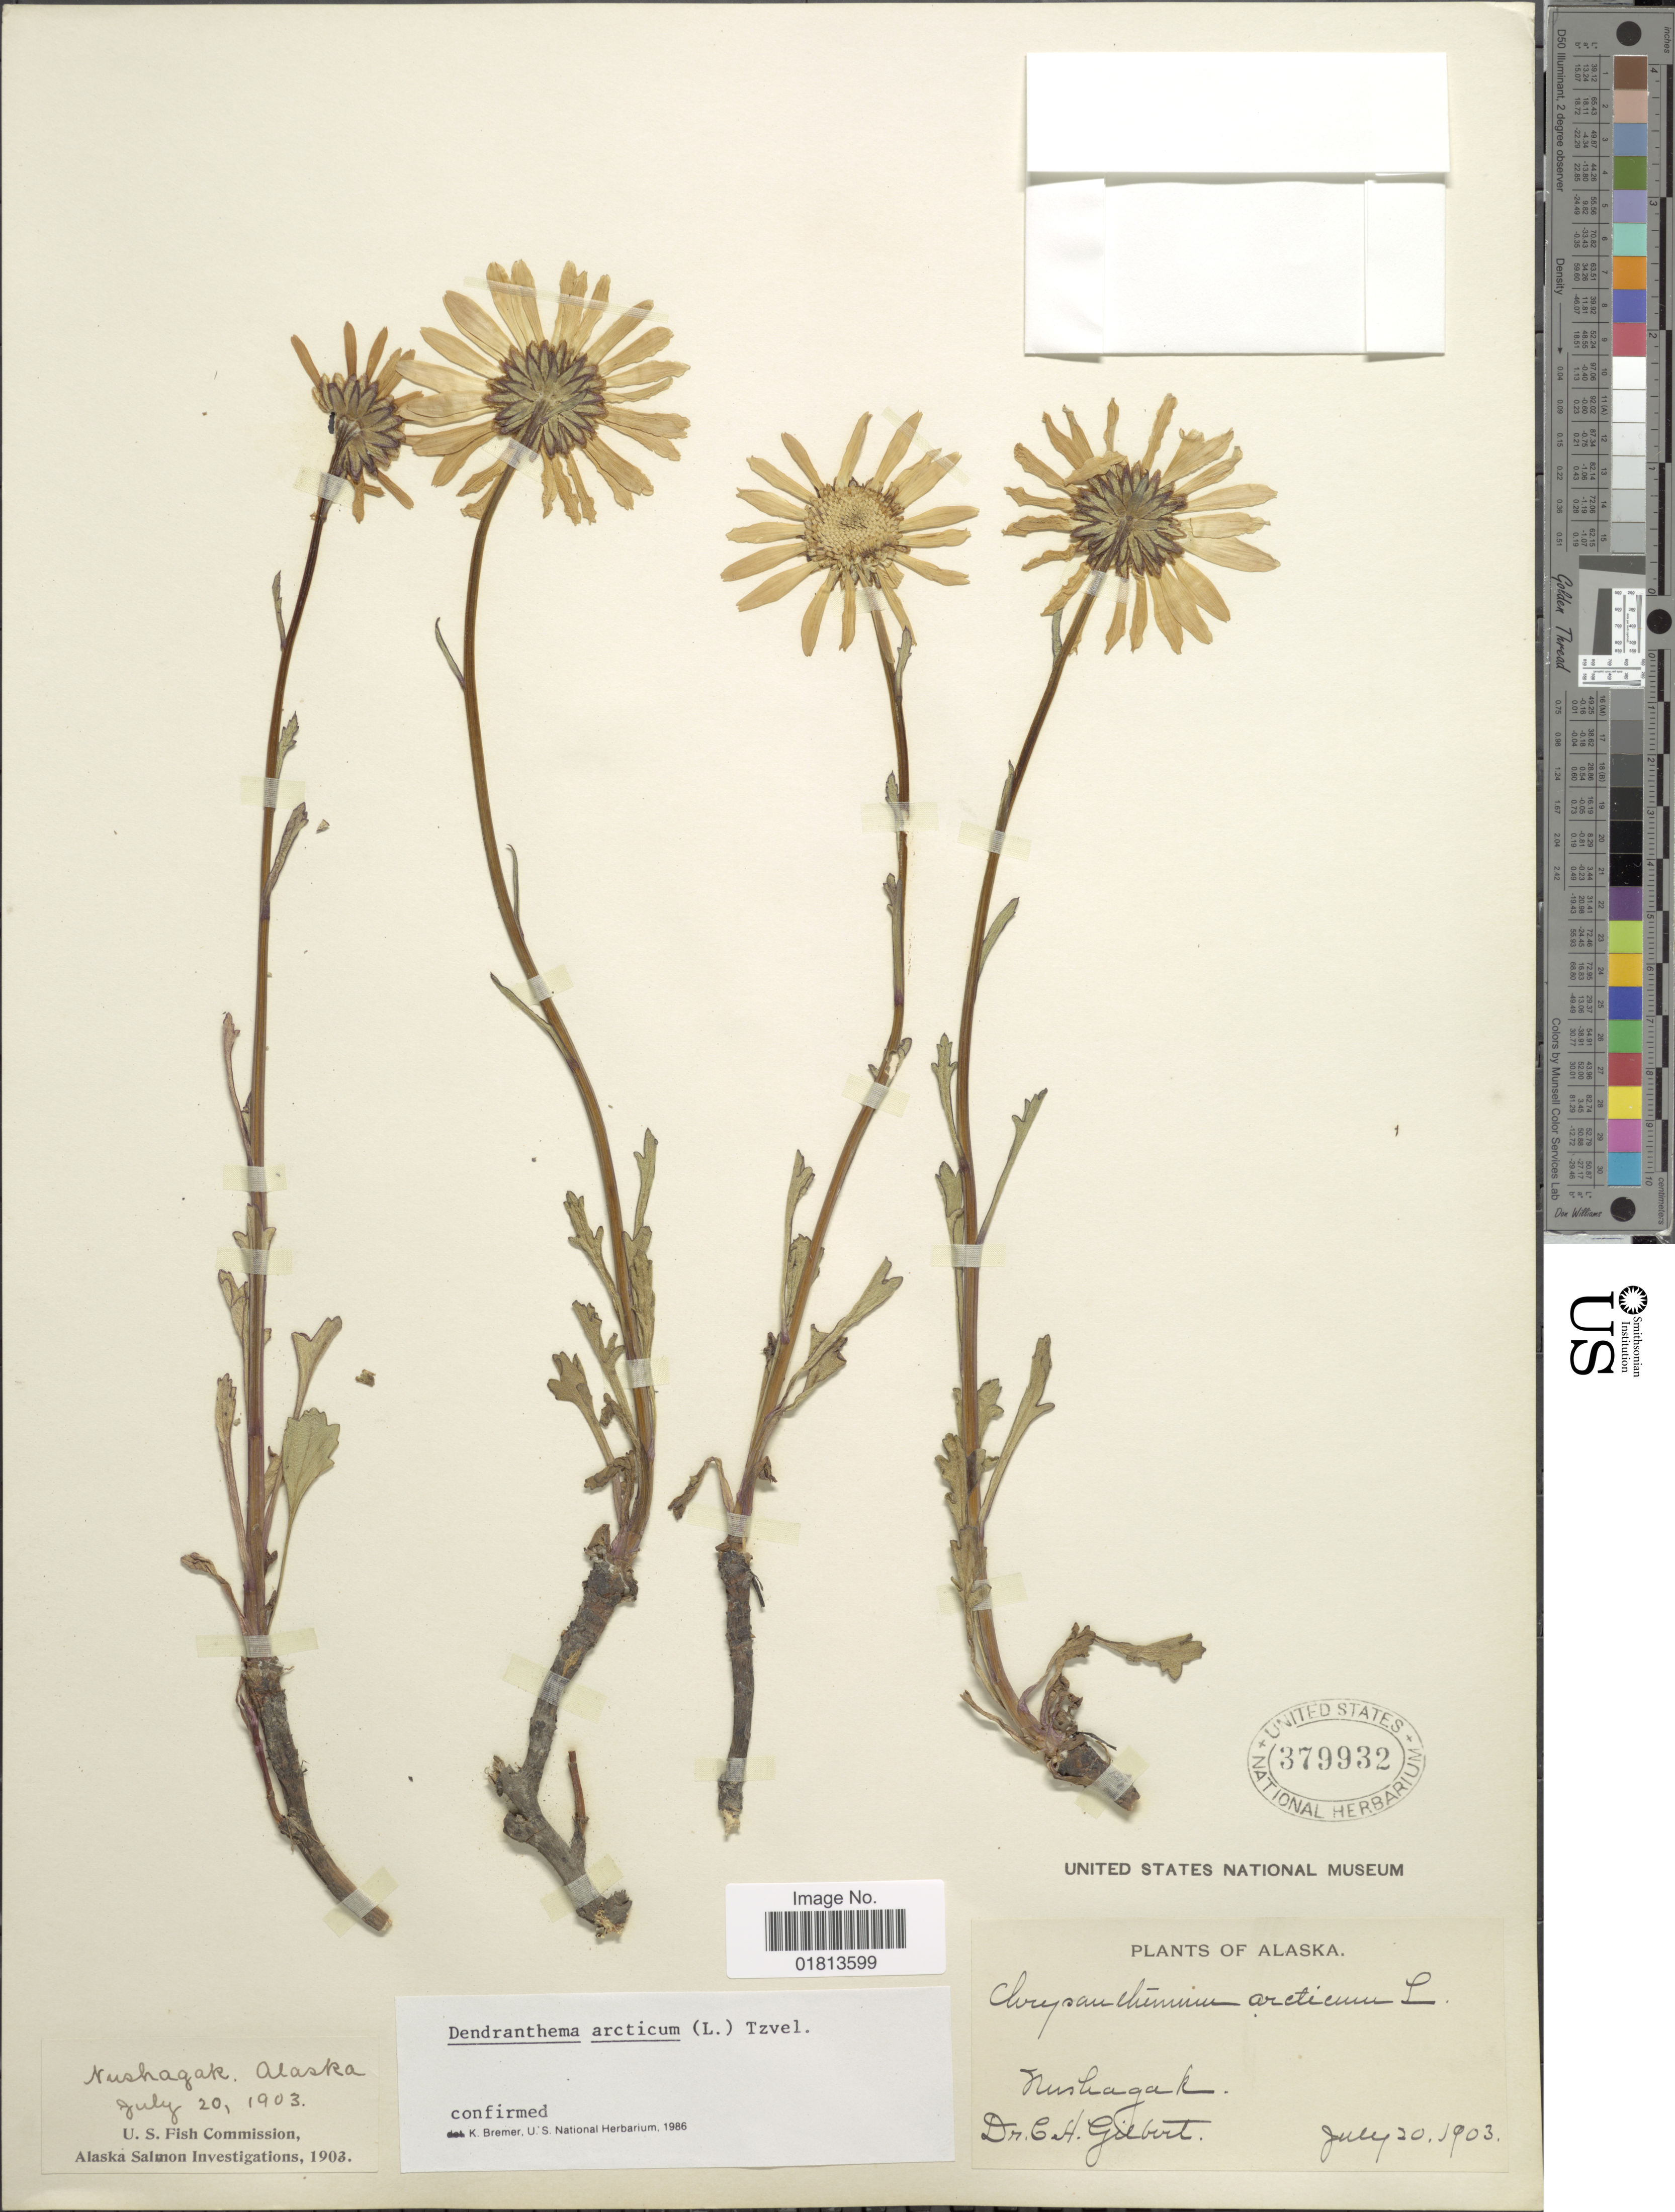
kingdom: Plantae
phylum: Tracheophyta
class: Magnoliopsida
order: Asterales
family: Asteraceae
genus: Dendranthema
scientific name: Dendranthema arcticum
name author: (L.) Tzvelev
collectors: C. Gilbert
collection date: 1903-07-20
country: United States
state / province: Alaska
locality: Nushagak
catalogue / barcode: US 379932